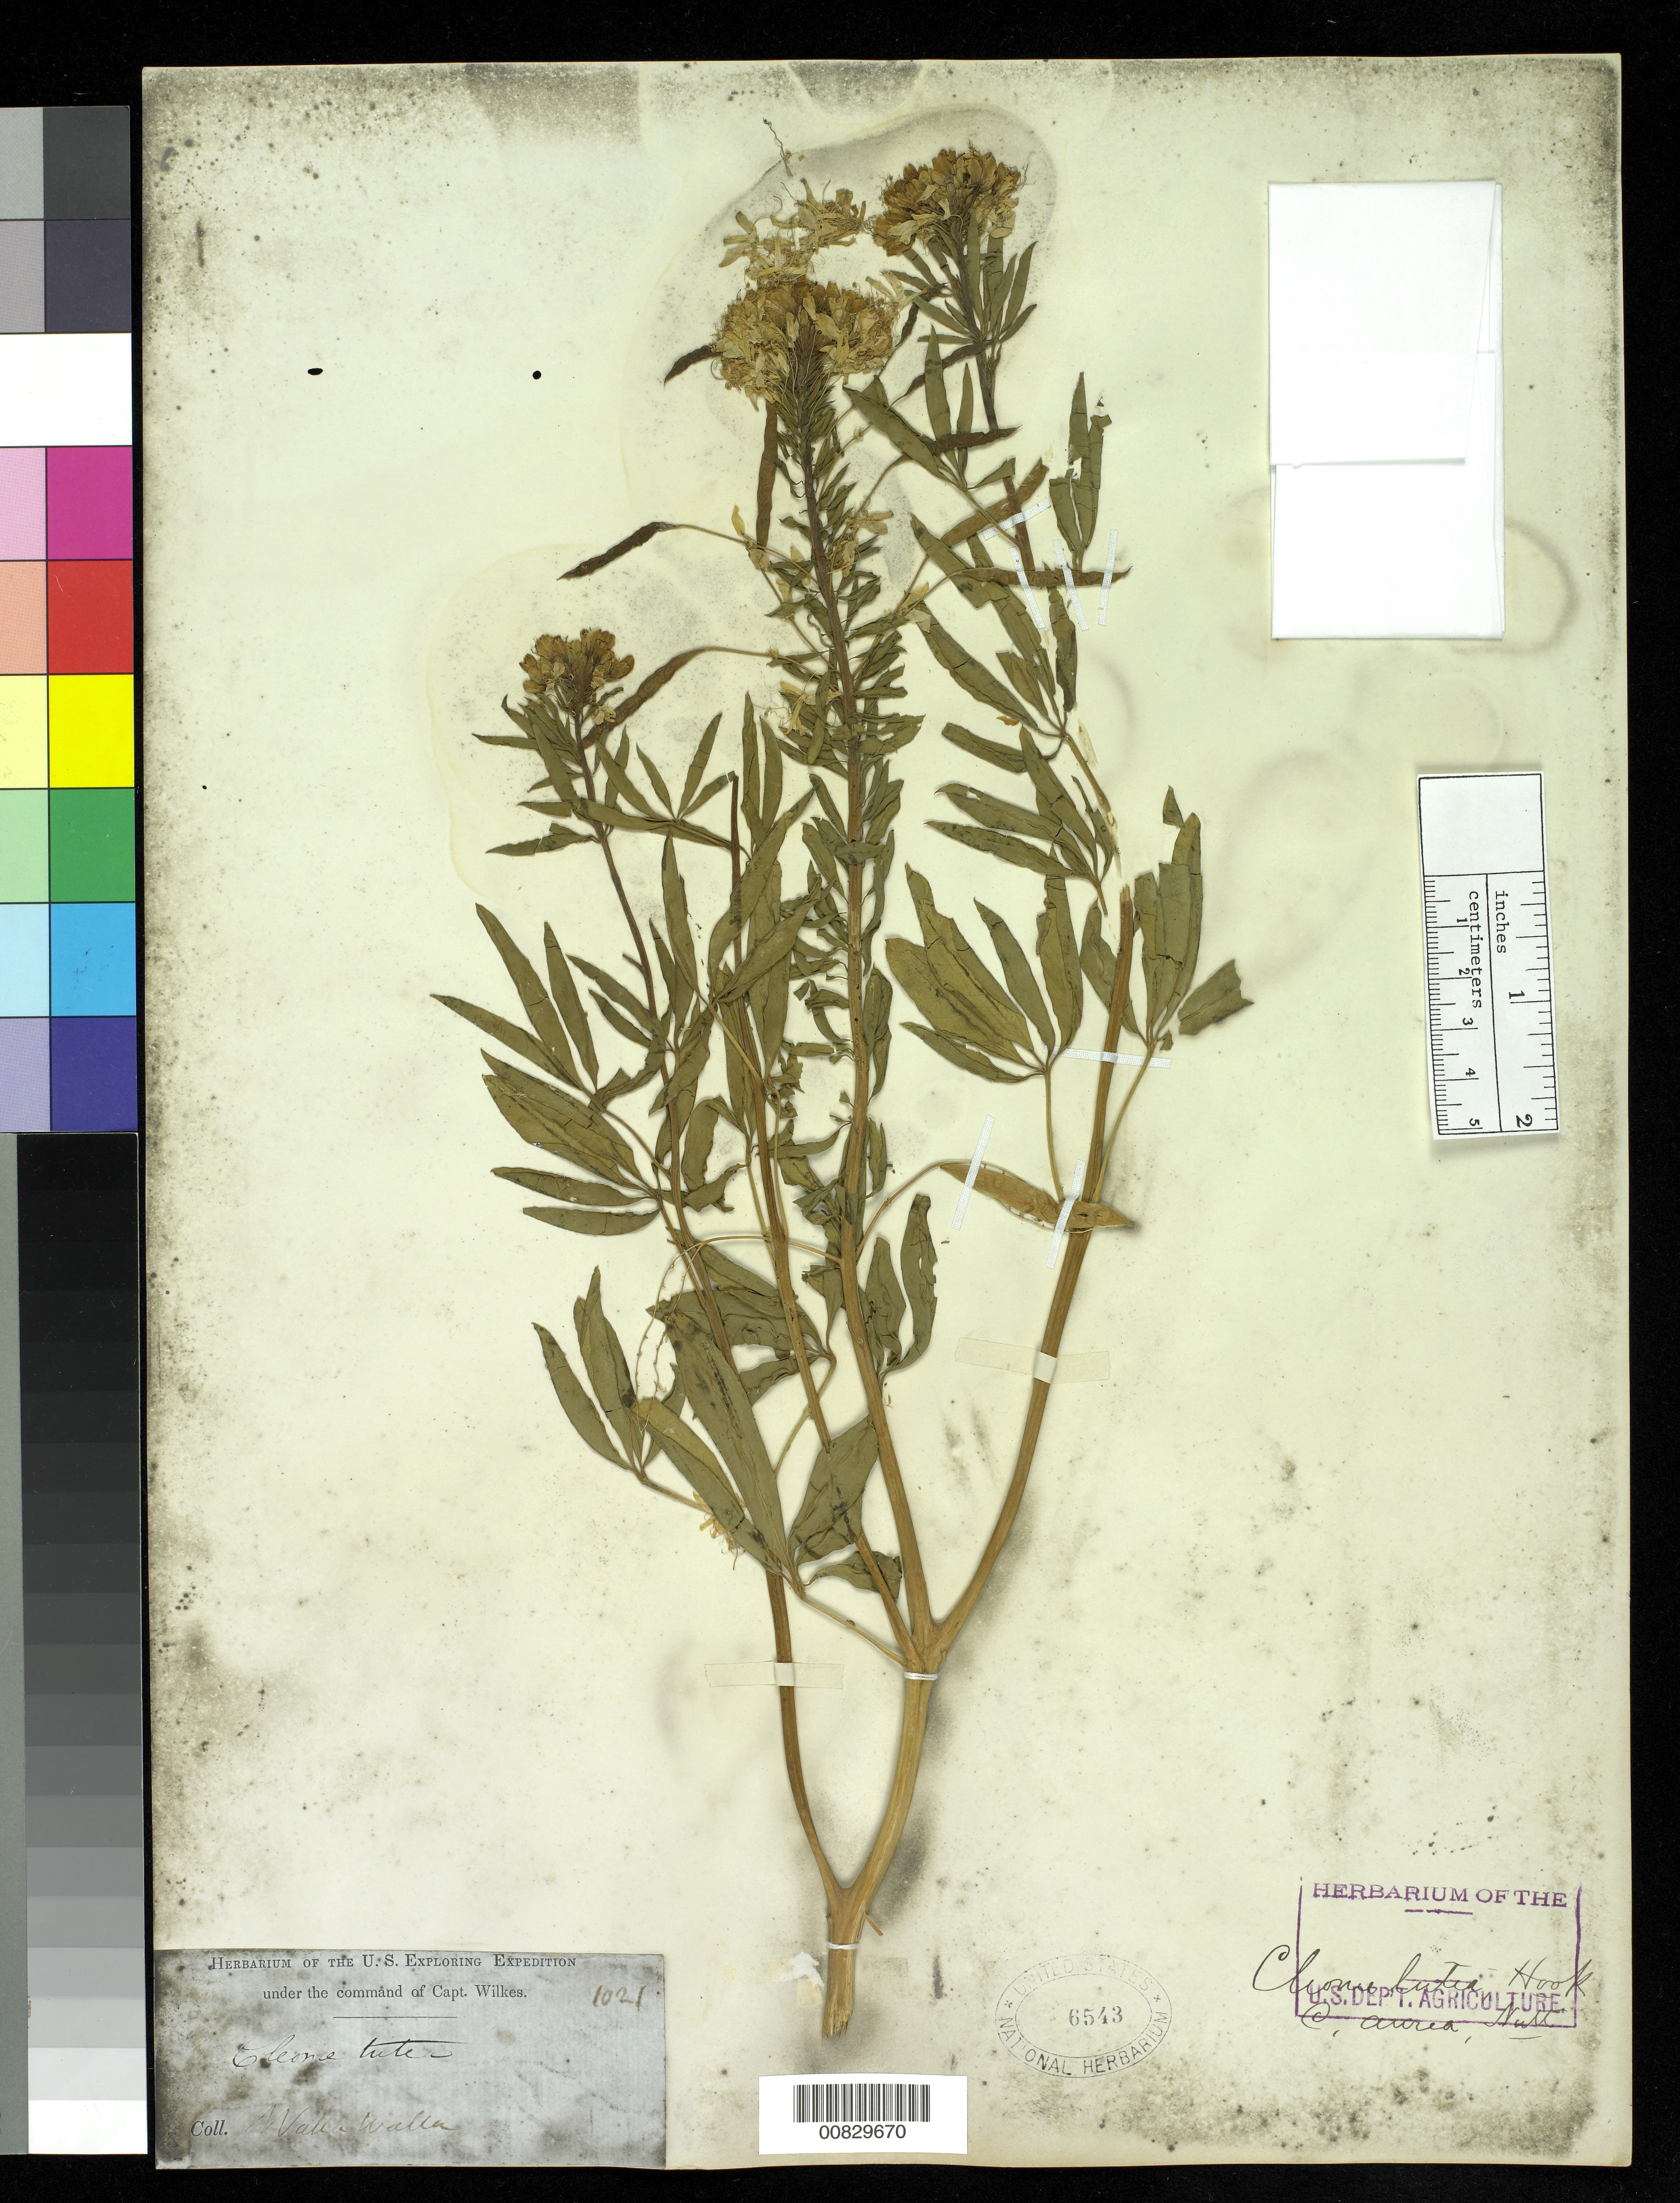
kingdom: Plantae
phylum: Tracheophyta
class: Magnoliopsida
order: Brassicales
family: Cleomaceae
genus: Cleomella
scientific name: Cleomella jonesii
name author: (J.F. Macbr.) J.C. Hall & Roalson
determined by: Strong, M. T., (US), Smithsonian Institution - National Museum of Natural History (UNITED STATES)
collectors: Wilkes Explor. Exped.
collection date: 1838/1842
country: United States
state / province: Washington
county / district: Walla Walla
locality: Walla Walla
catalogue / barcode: US 6543